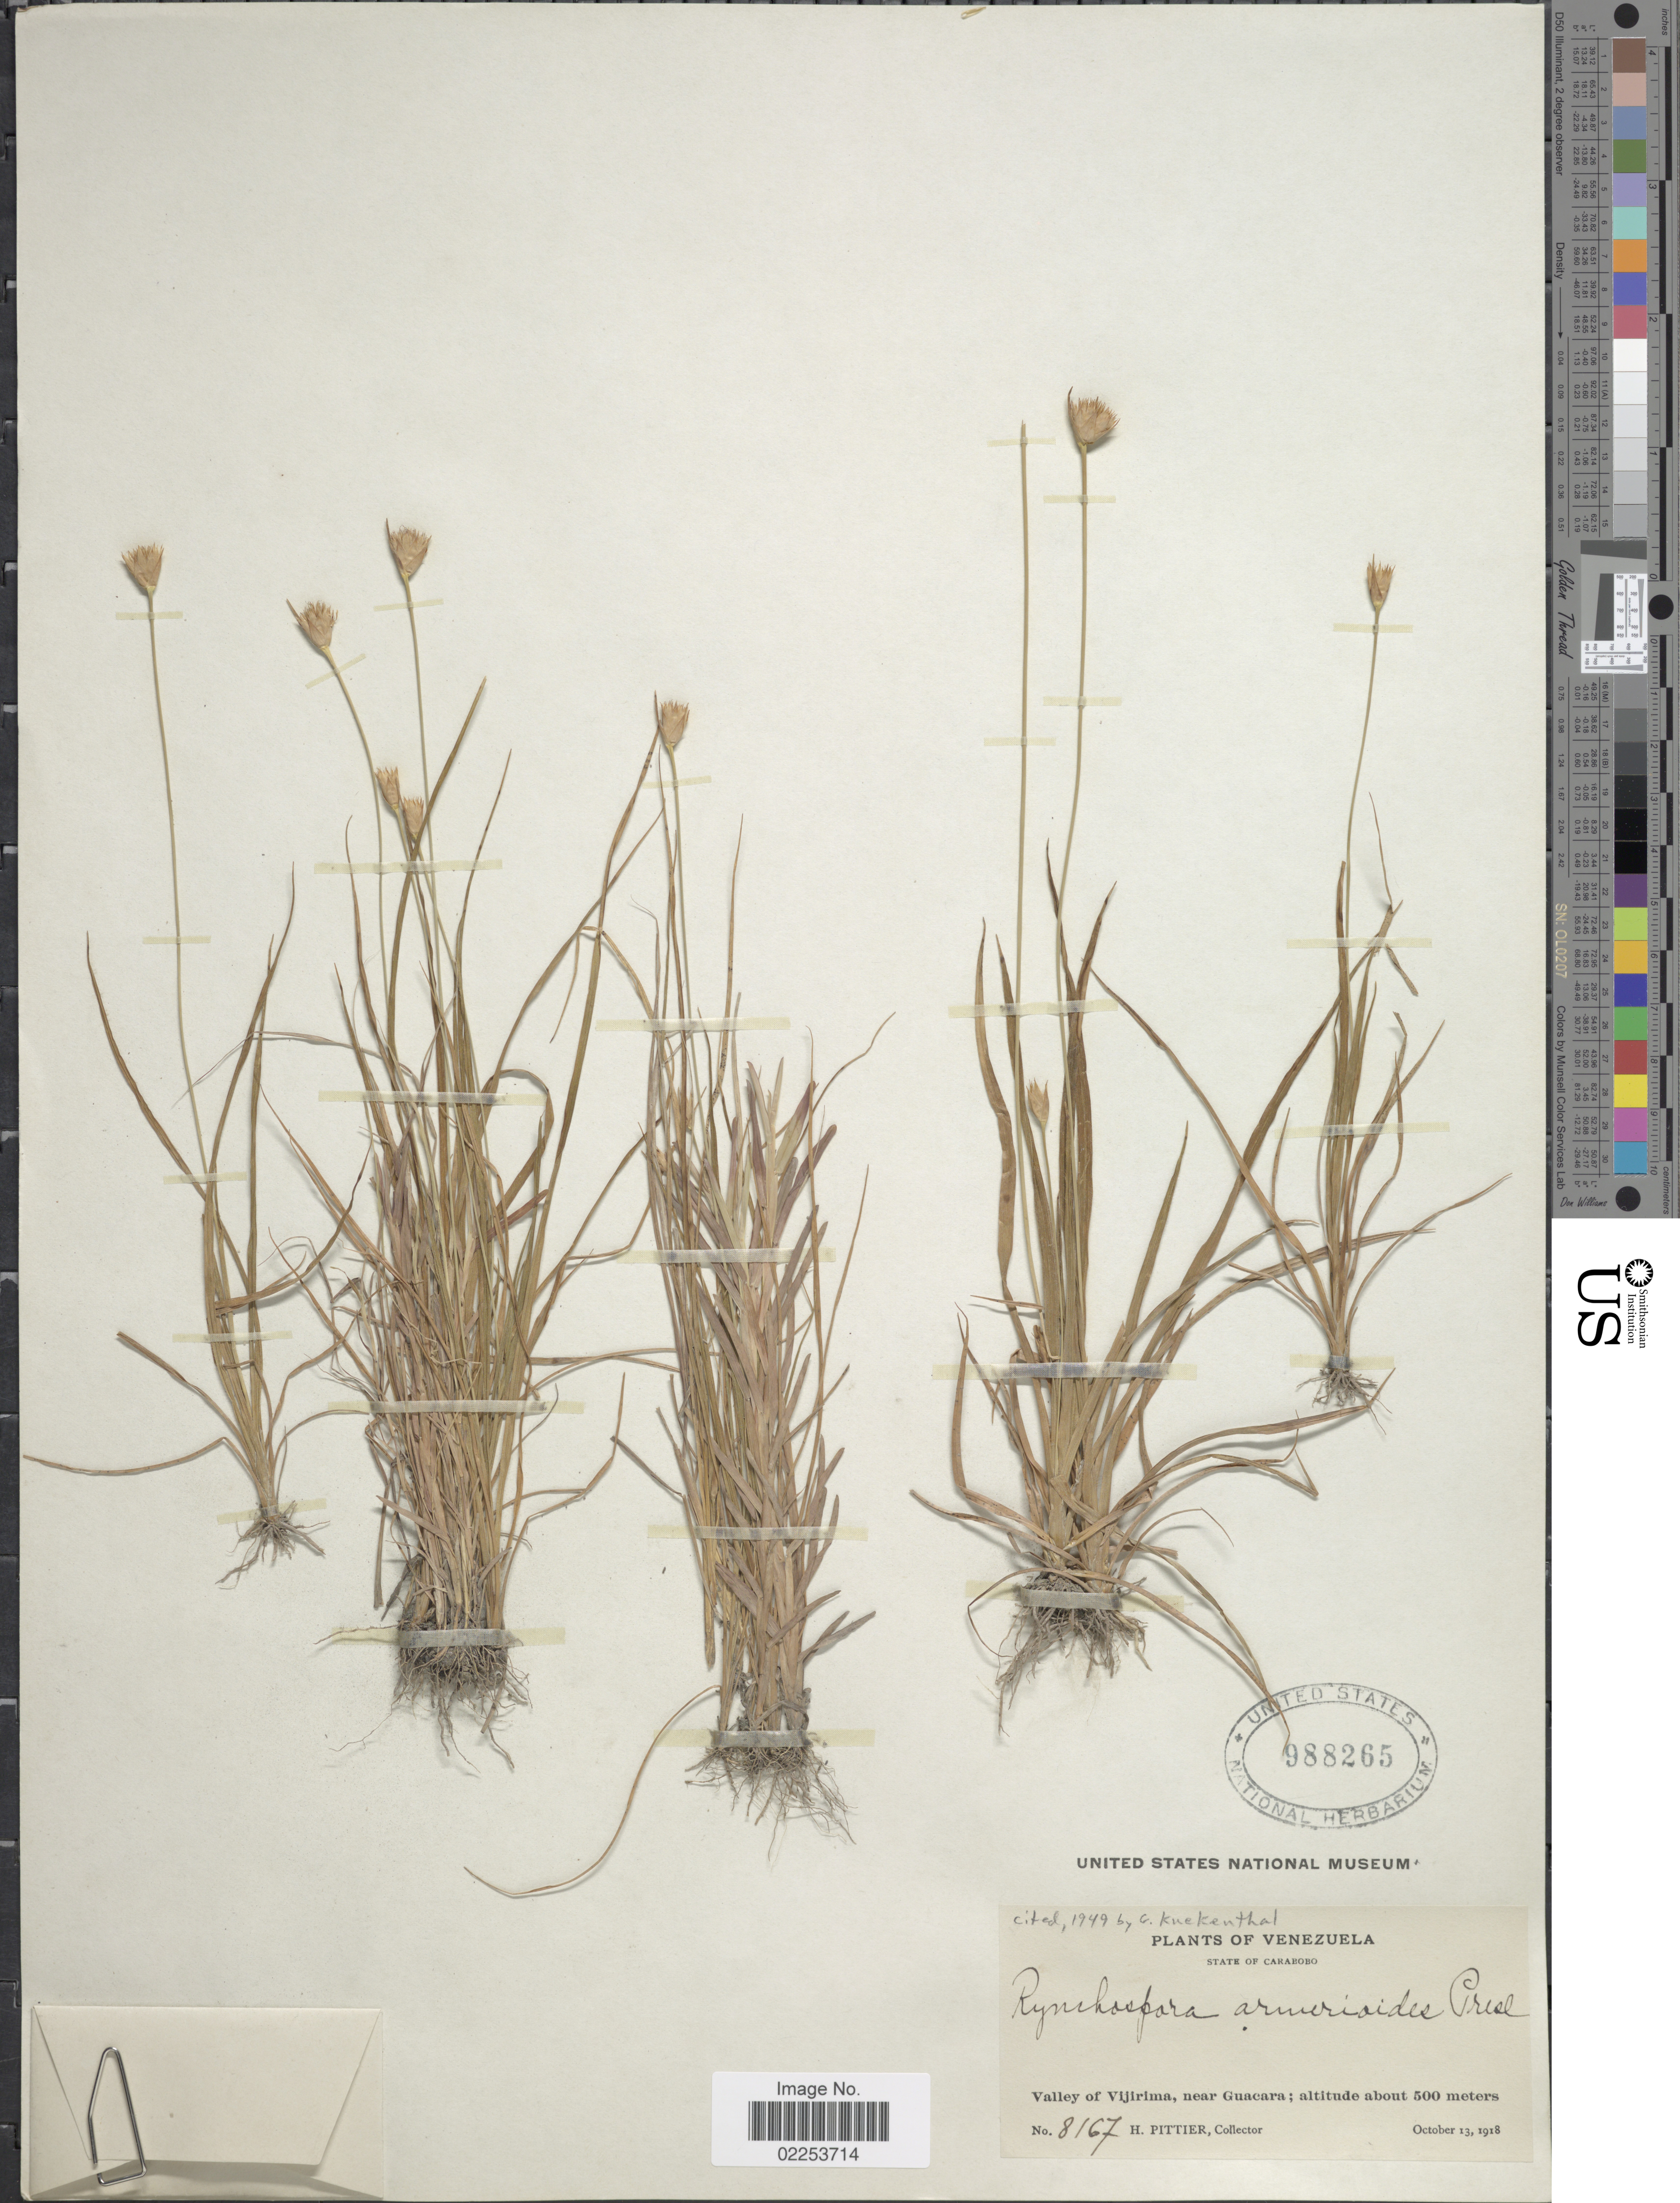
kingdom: Plantae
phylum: Tracheophyta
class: Liliopsida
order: Poales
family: Cyperaceae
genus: Rhynchospora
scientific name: Rhynchospora armerioides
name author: J. Presl & C. Presl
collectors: H. F. Pittier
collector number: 8167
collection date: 1918-10-13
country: Venezuela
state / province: Carabobo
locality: Valley of Vijirima, near Guacara.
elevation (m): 500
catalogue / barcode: US 988265